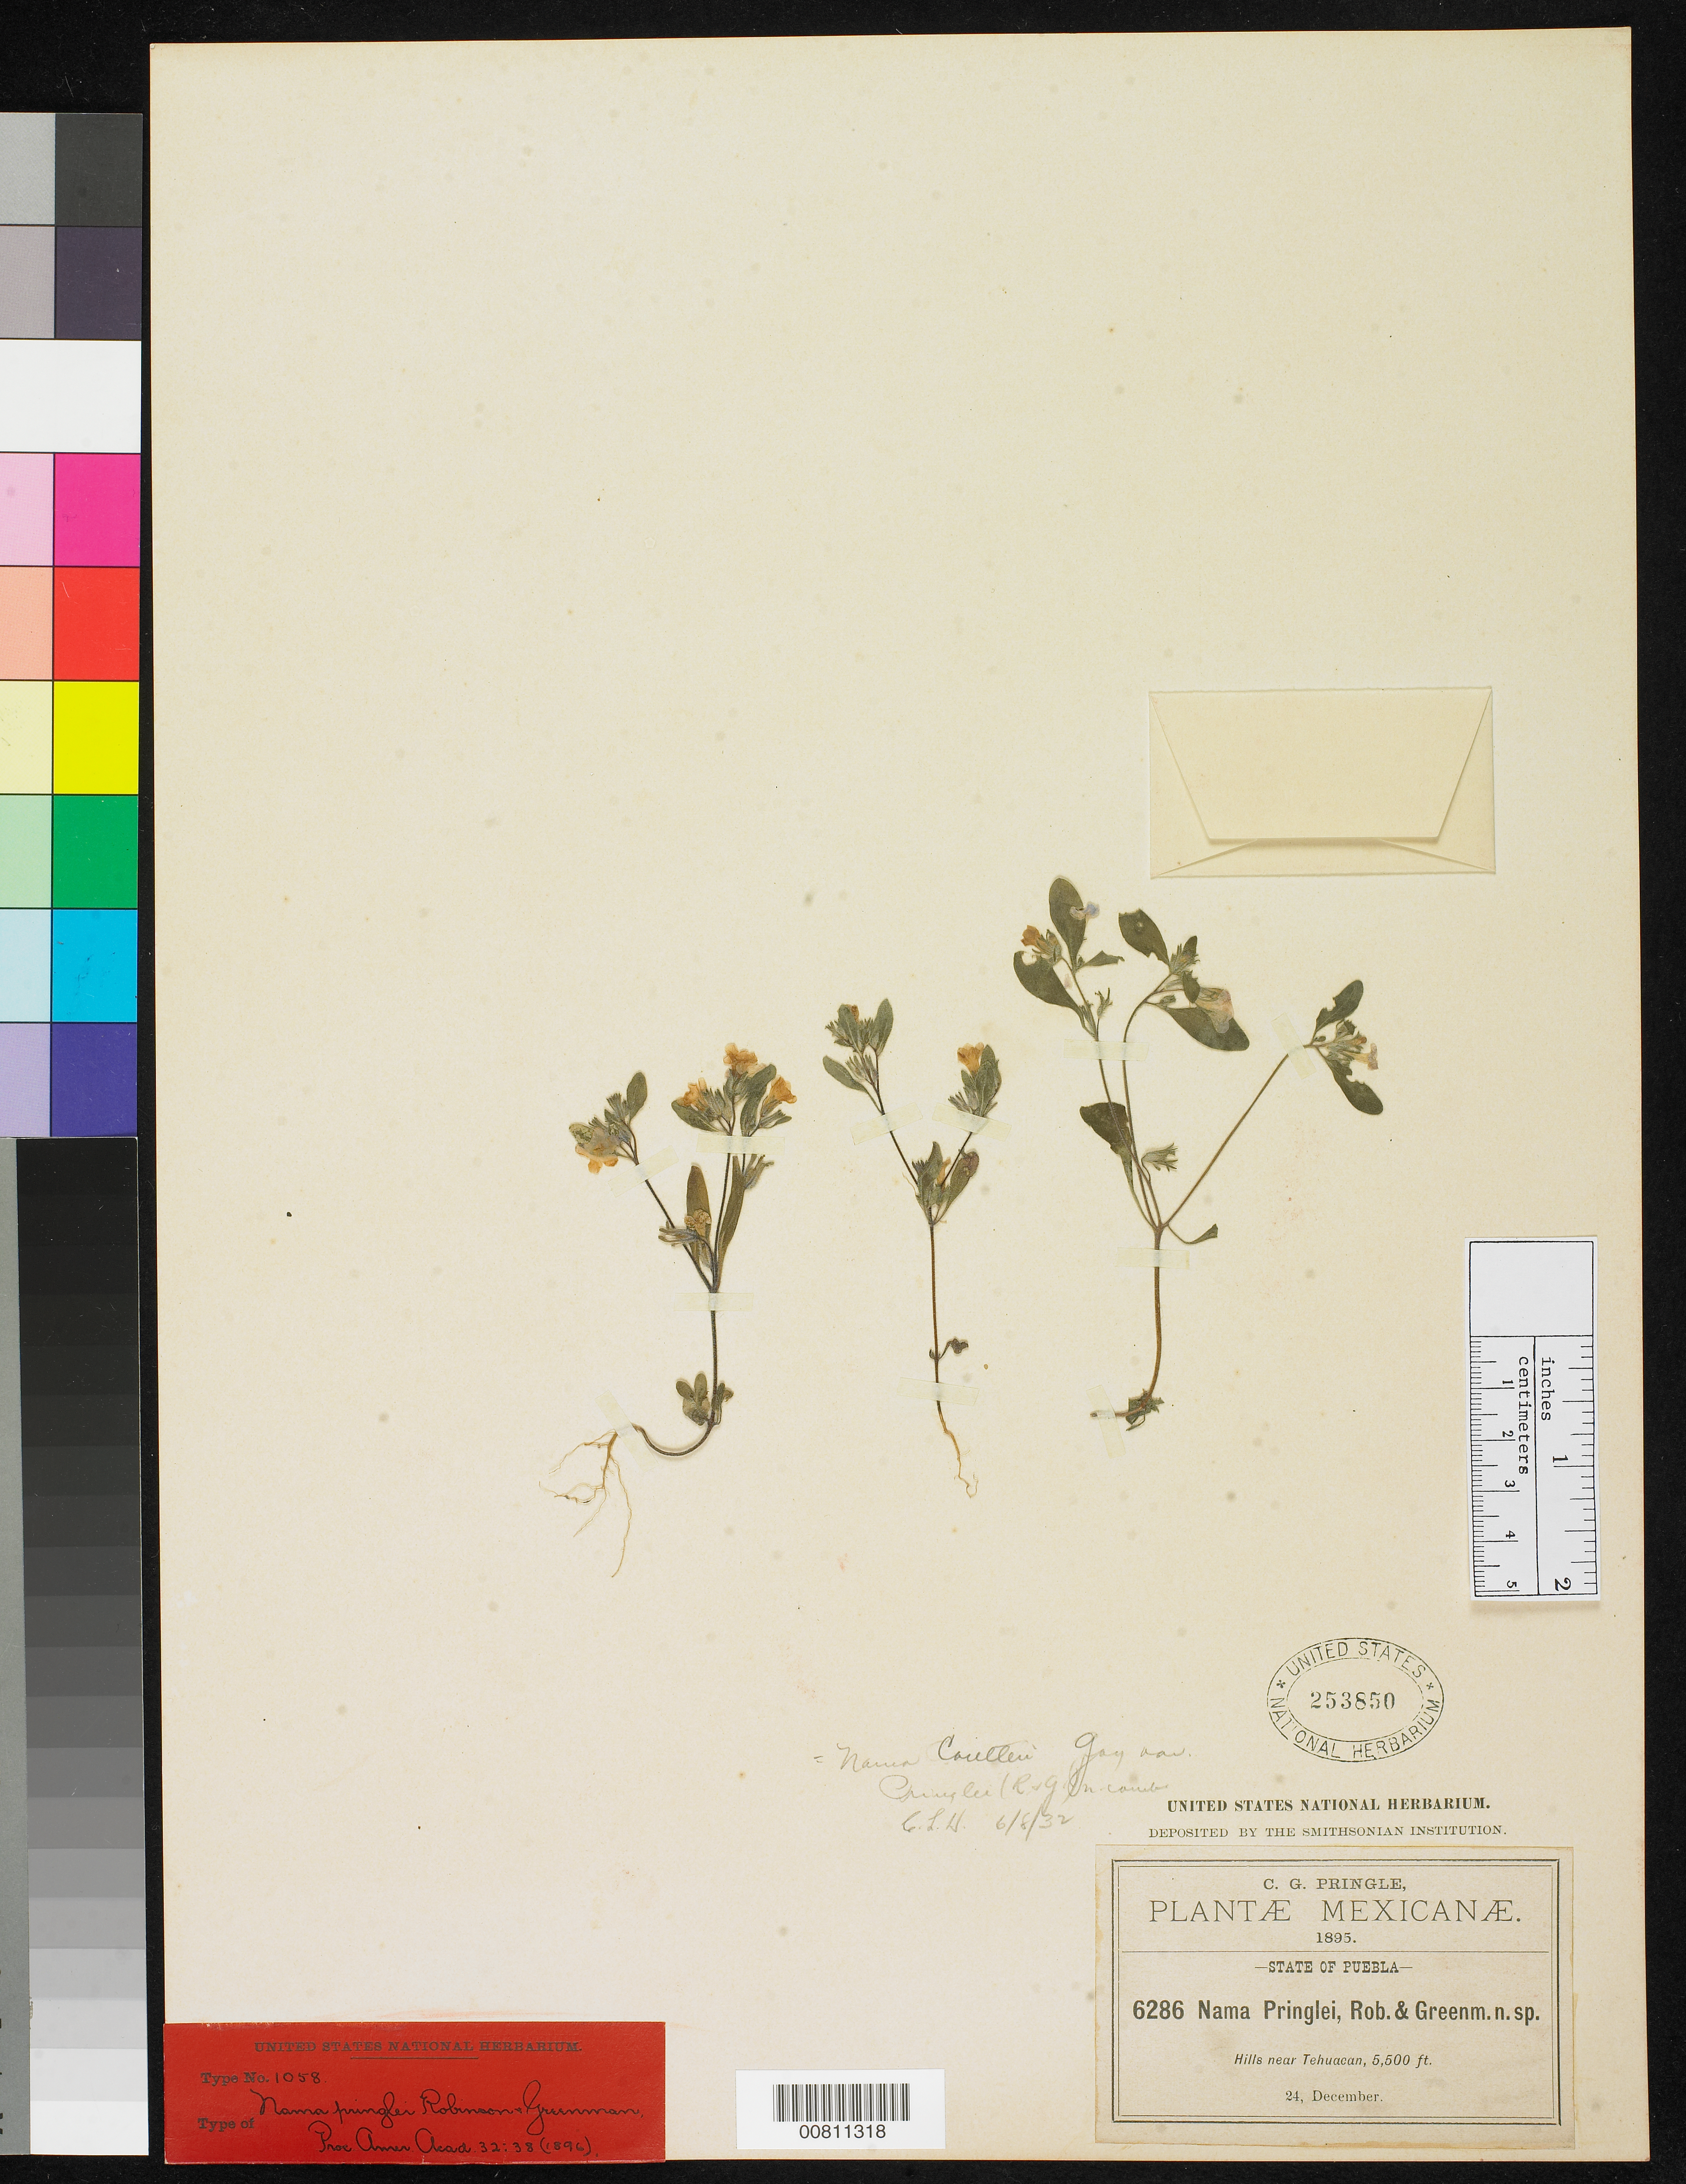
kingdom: Plantae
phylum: Tracheophyta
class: Magnoliopsida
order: Boraginales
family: Namaceae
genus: Nama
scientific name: Nama pringlei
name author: B.L. Rob. & Greenm.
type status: Isotype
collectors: C. G. Pringle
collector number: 6286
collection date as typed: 24 Dec 1895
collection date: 1895-12-24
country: Mexico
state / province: Puebla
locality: Near Tehuacan.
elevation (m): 1676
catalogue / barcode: US 253850